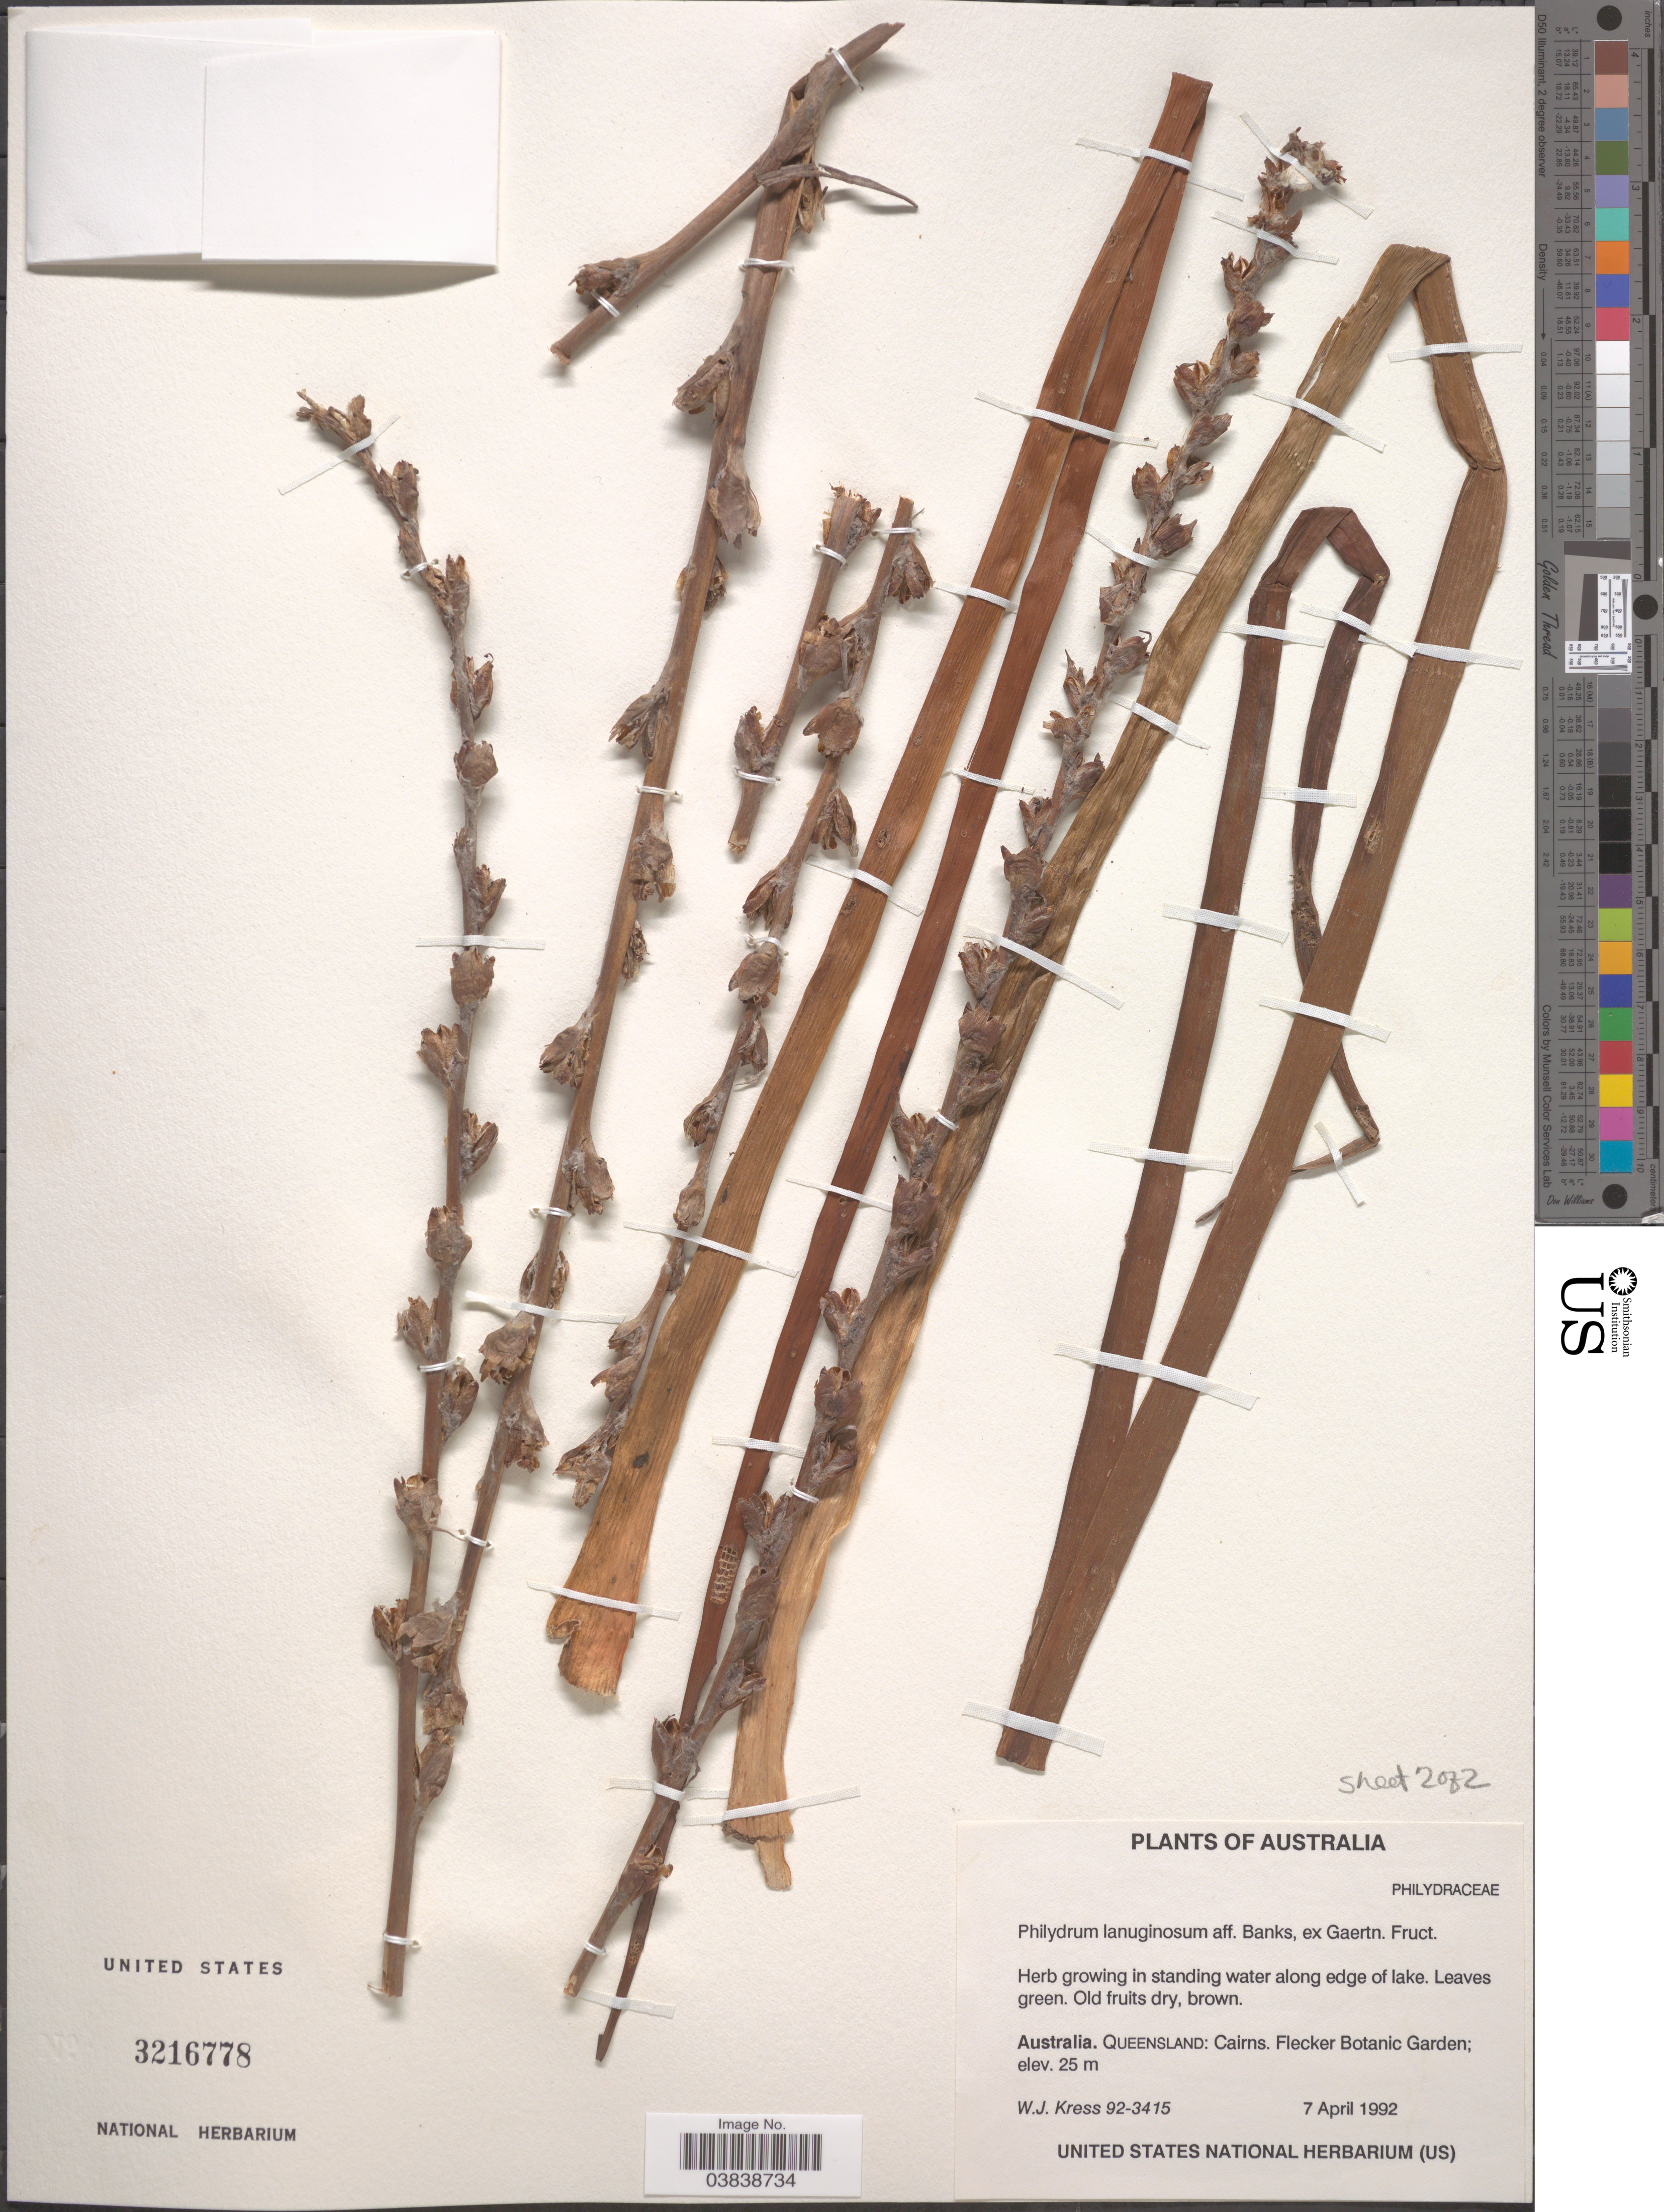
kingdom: Plantae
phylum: Tracheophyta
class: Liliopsida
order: Commelinales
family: Philydraceae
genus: Philydrum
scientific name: Philydrum lanuginosum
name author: Banks & Sol. ex Gaertn.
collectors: W. J. Kress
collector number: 92-3415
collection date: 1992-04-07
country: Australia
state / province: Queensland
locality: Cairns. Flecker Botanic Garden.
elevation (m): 25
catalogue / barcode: US 3216778